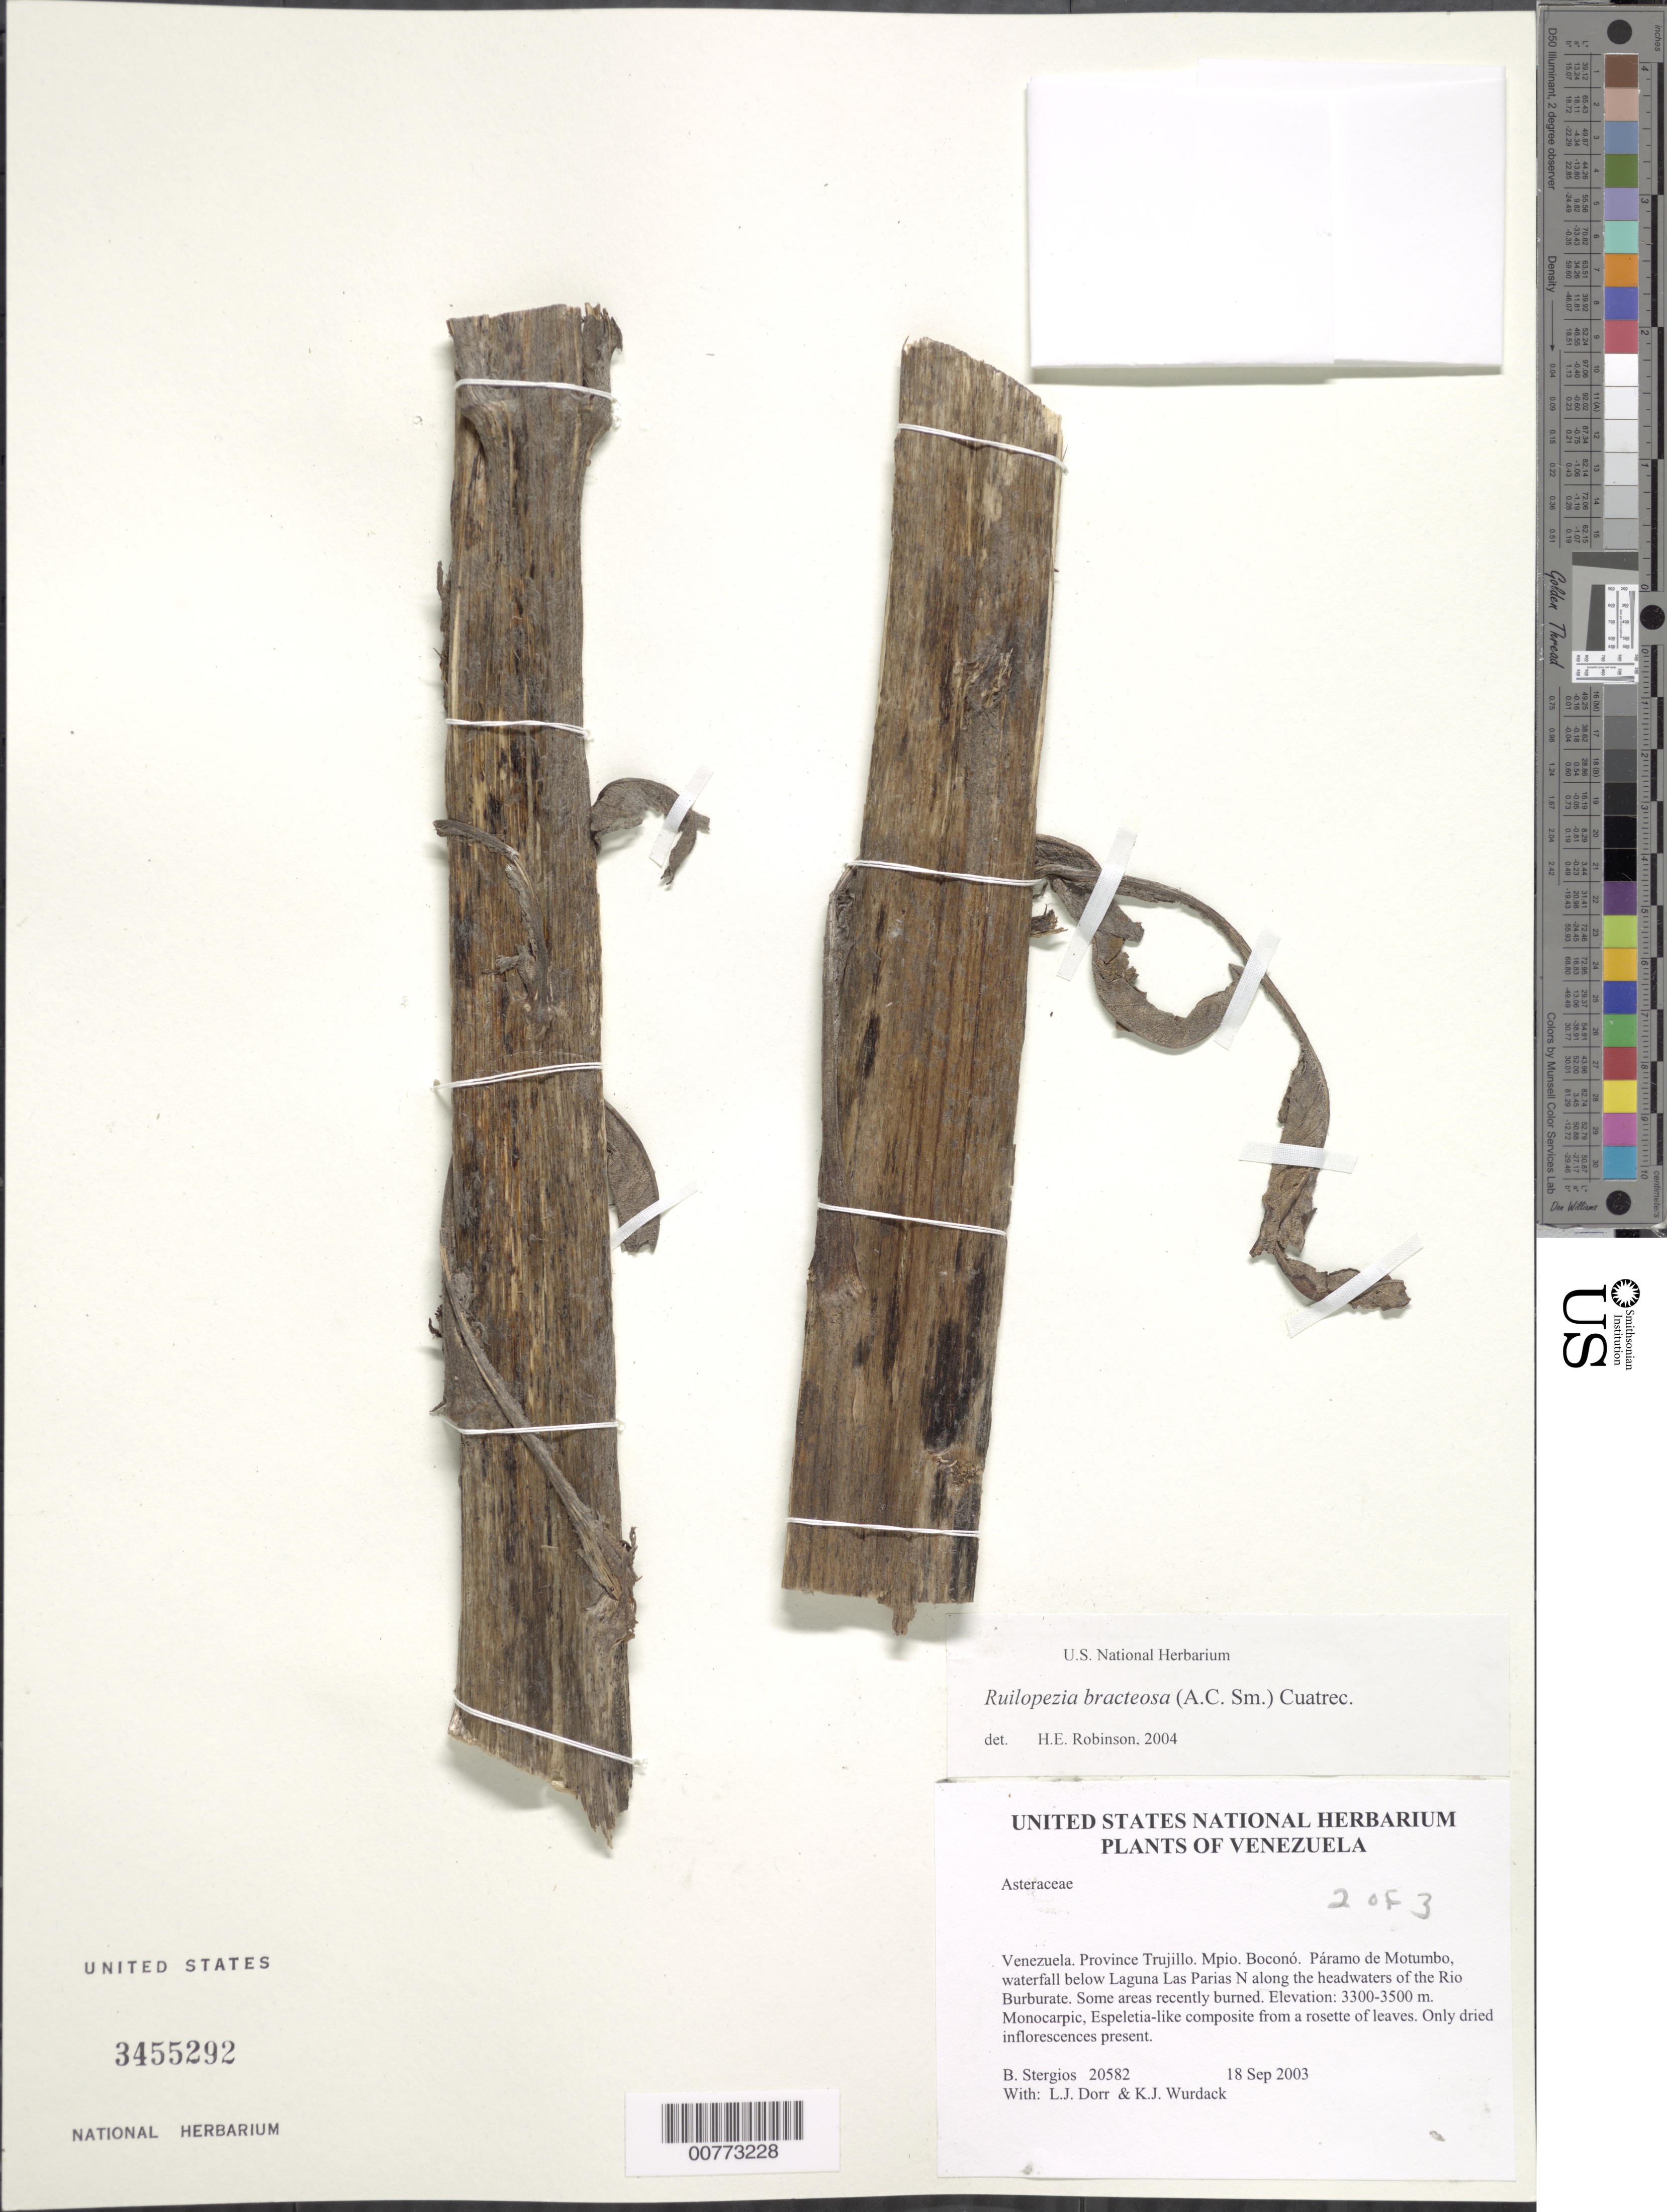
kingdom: Plantae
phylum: Tracheophyta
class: Magnoliopsida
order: Asterales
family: Asteraceae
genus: Ruilopezia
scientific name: Ruilopezia bracteosa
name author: (Standl.) Cuatrec.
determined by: Robinson, Harold E., (US)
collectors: B. G. Stergios, L. J. Dorr & K. Wurdack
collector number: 20582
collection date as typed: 18 Sep 2003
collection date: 2003-09-18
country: Venezuela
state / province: Trujillo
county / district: Boconó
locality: Páramo de Motumbo, waterfall below Laguna Las Parias N along the headwaters of the Rio Burburate.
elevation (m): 3300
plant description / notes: PORT, US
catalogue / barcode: US 3455292